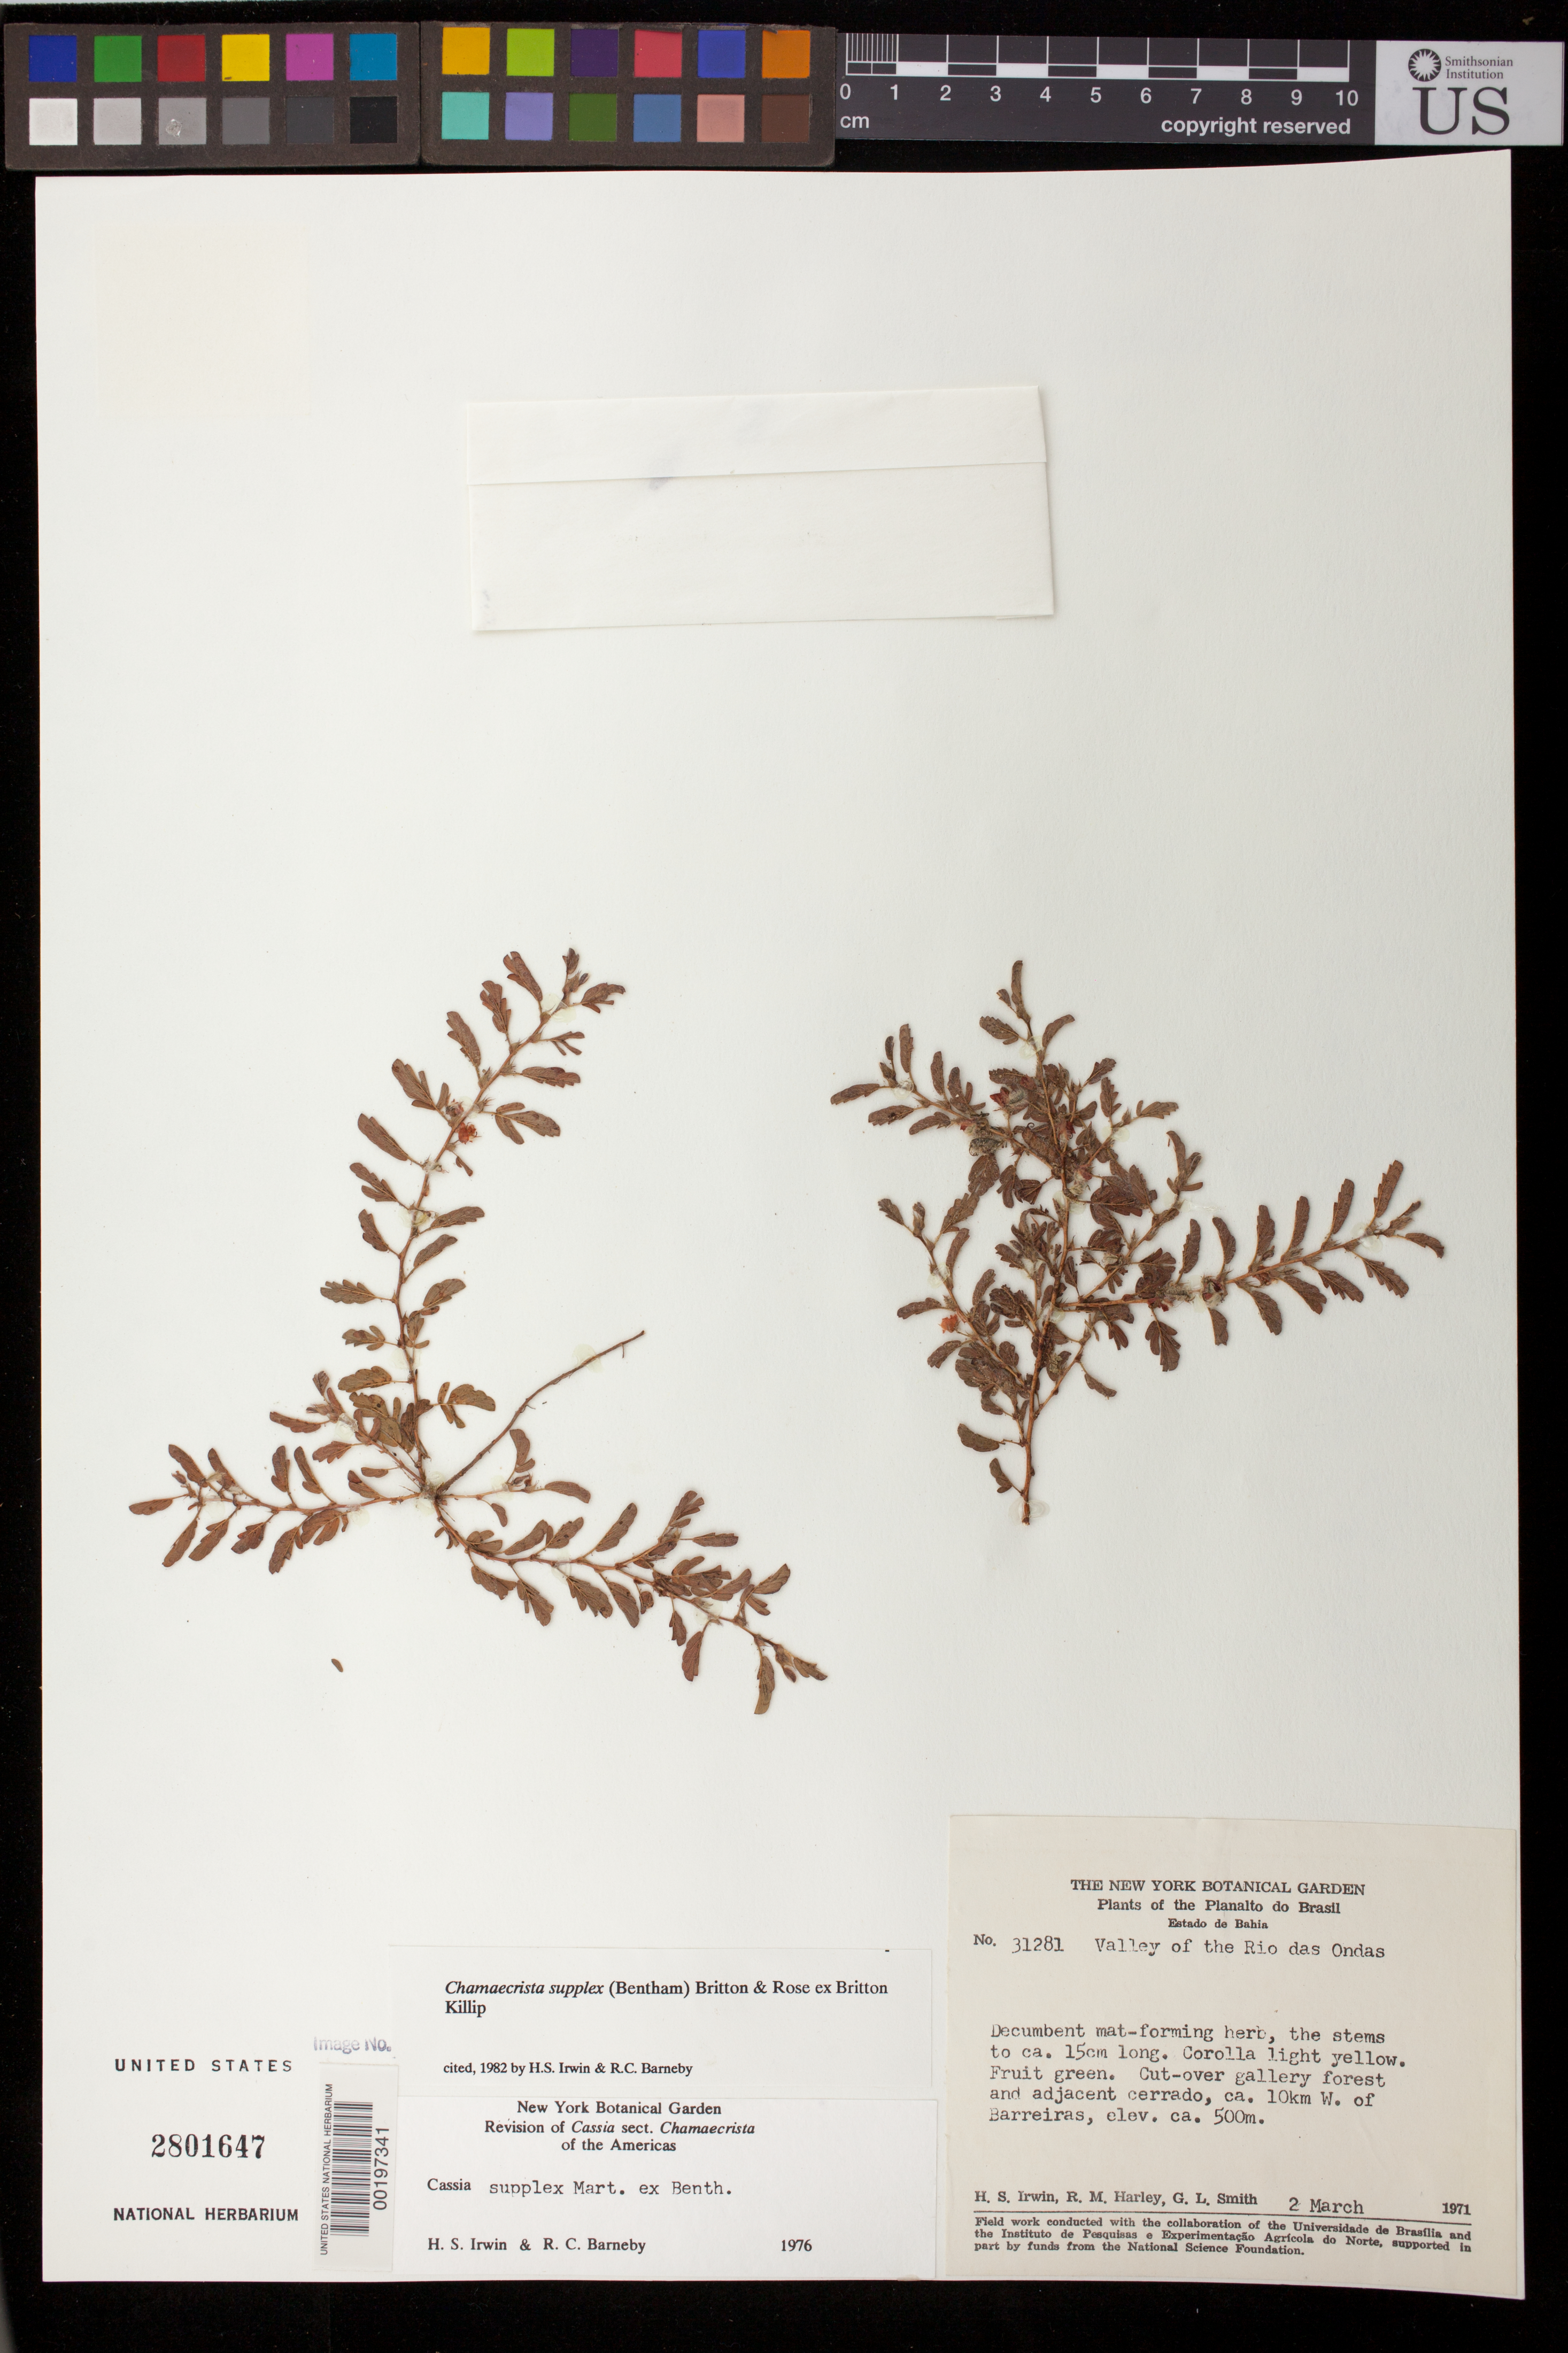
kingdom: Plantae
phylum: Tracheophyta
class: Magnoliopsida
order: Fabales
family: Fabaceae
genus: Chamaecrista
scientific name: Chamaecrista supplex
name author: (Mart. ex Benth.) Britton & Rose ex Britton & Killip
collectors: H. Irwin, R. M. Harley & G. L. Smith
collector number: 31281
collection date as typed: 02 Mar 1971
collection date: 1971-03-02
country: Brazil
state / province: Bahia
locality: Planalto do Brasil, Valley of the Rio das Ondas; ca 10 km W. of Barreiras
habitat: Cut-over gallery forest and adjacent cerrado.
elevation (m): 500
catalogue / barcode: US 2801647